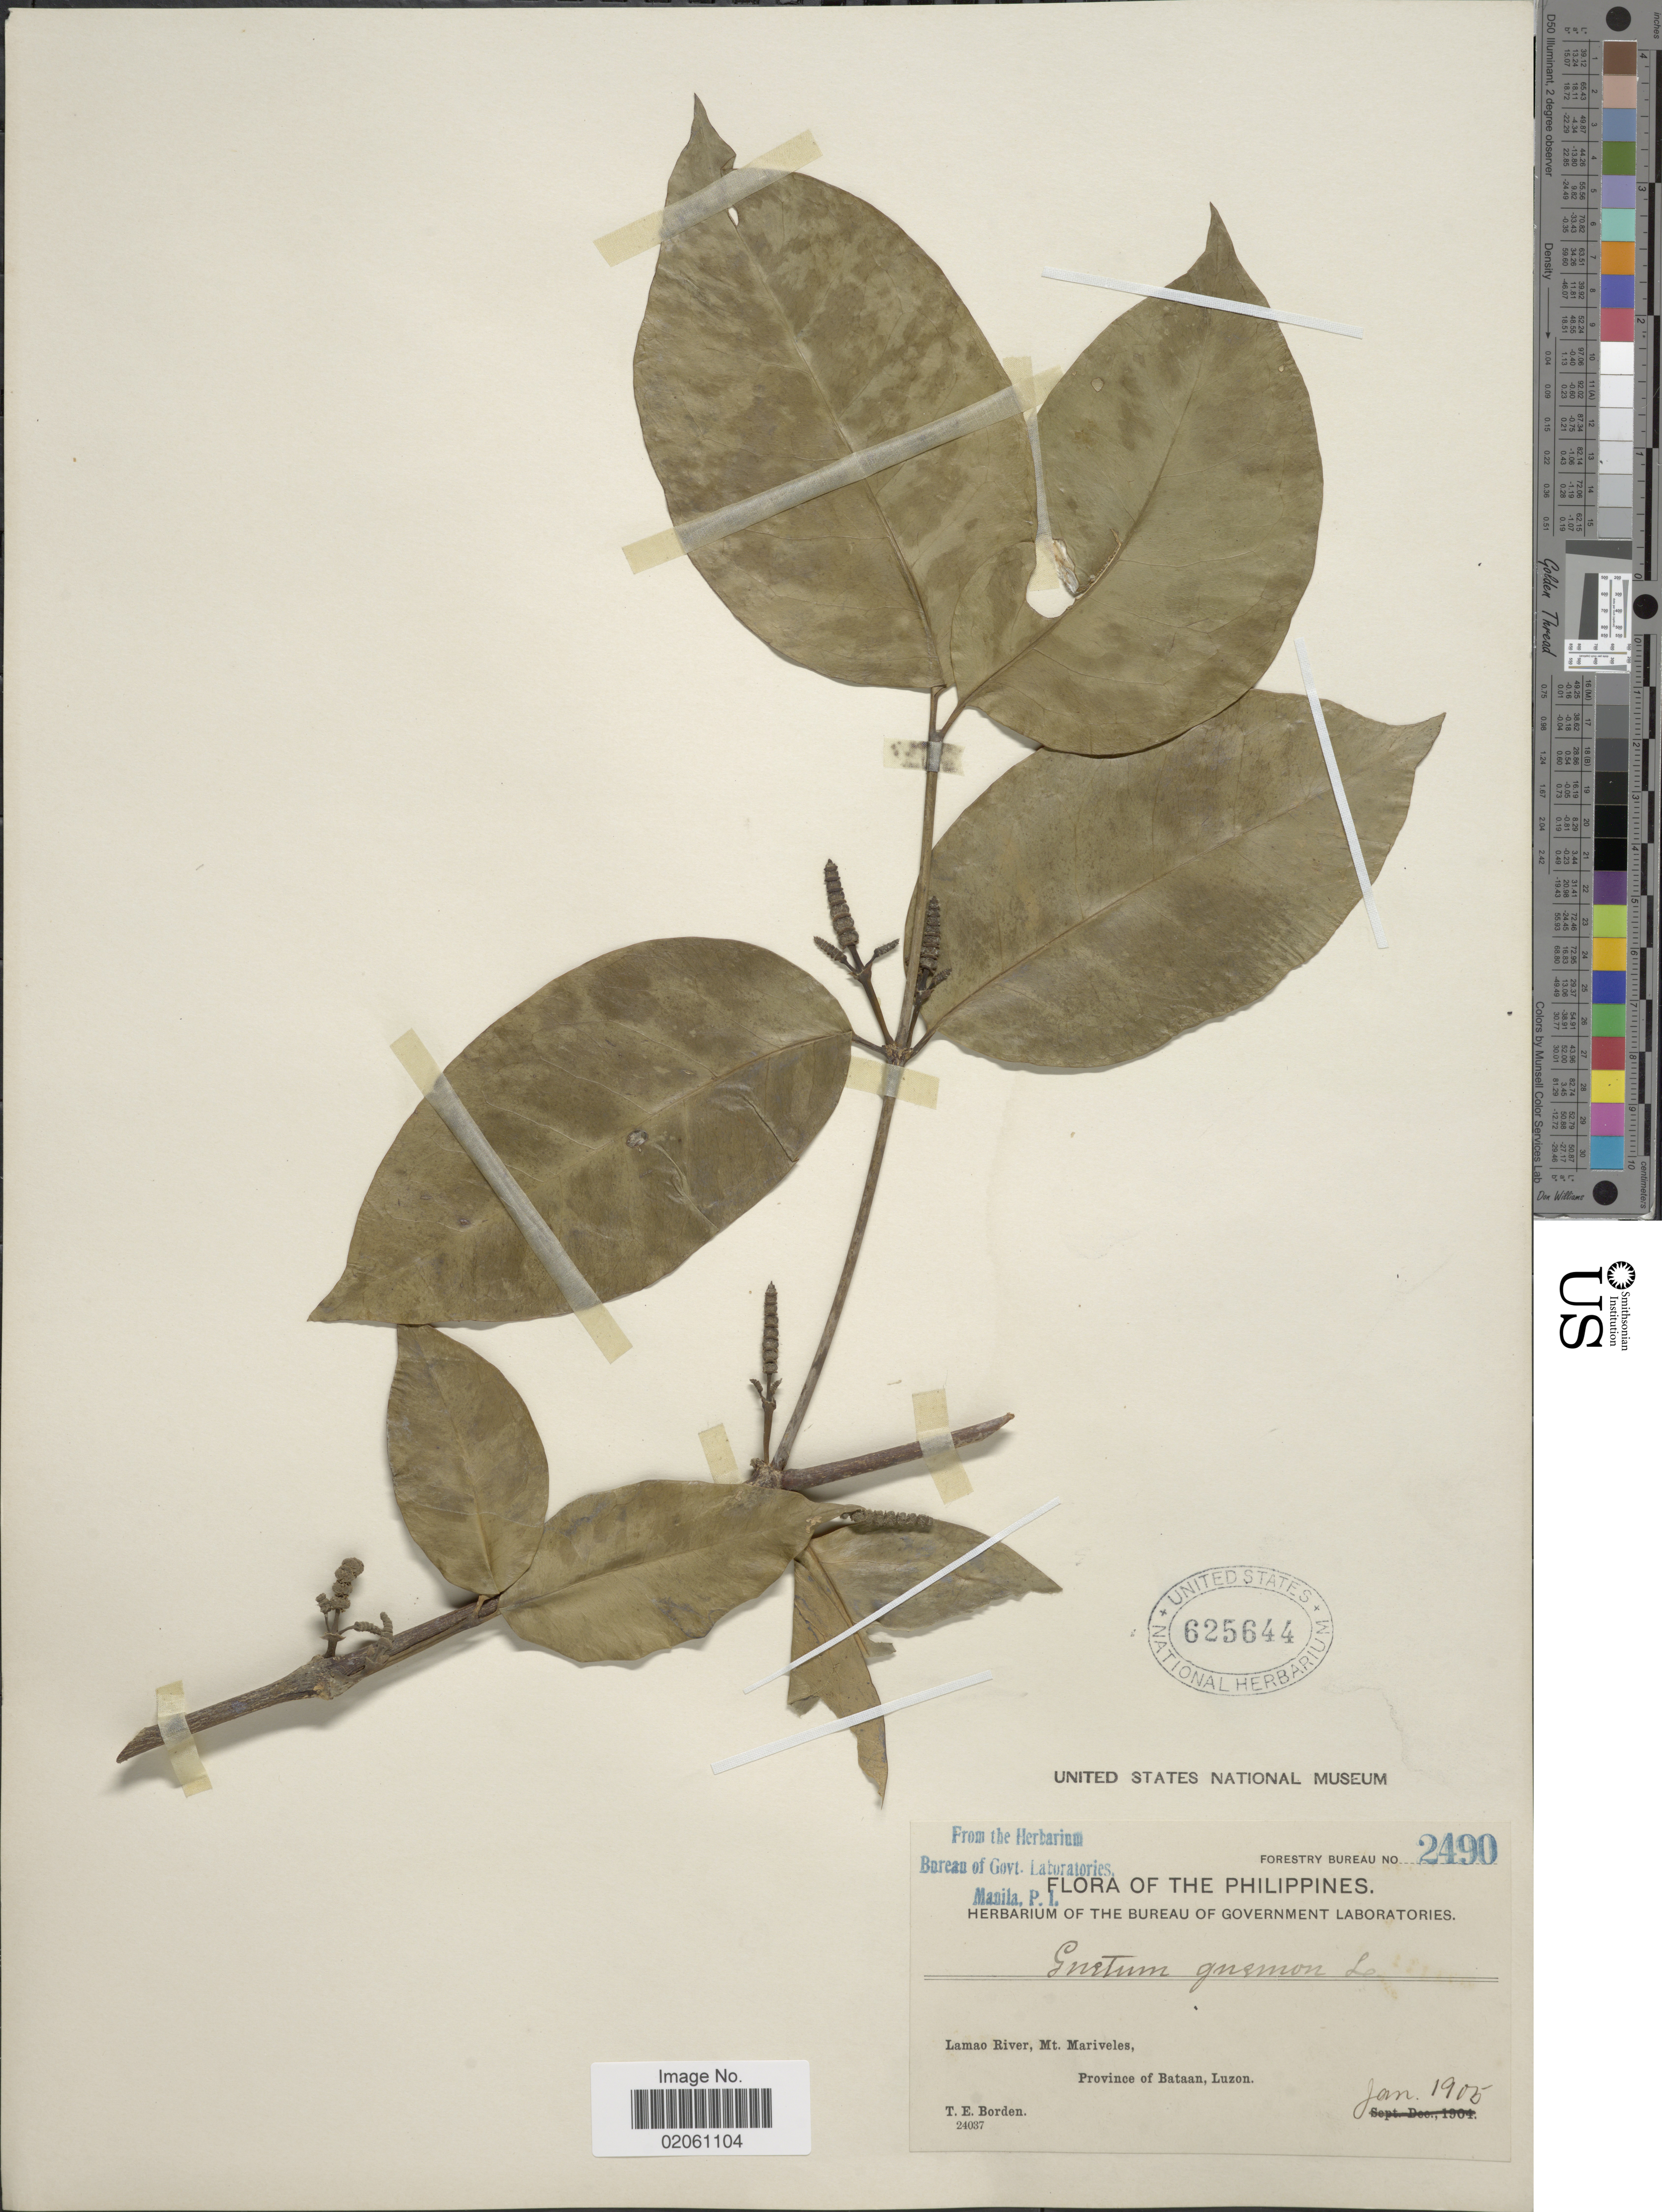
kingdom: Plantae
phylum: Tracheophyta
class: Gnetopsida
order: Gnetales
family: Gnetaceae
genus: Gnetum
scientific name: Gnetum gnemon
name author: L.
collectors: T. E. Borden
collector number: Forestry Bureau 2490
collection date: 1905-01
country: Philippines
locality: Lamao River, Mt. Mariveles, Province of Bataan, Luzon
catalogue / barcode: US 625644